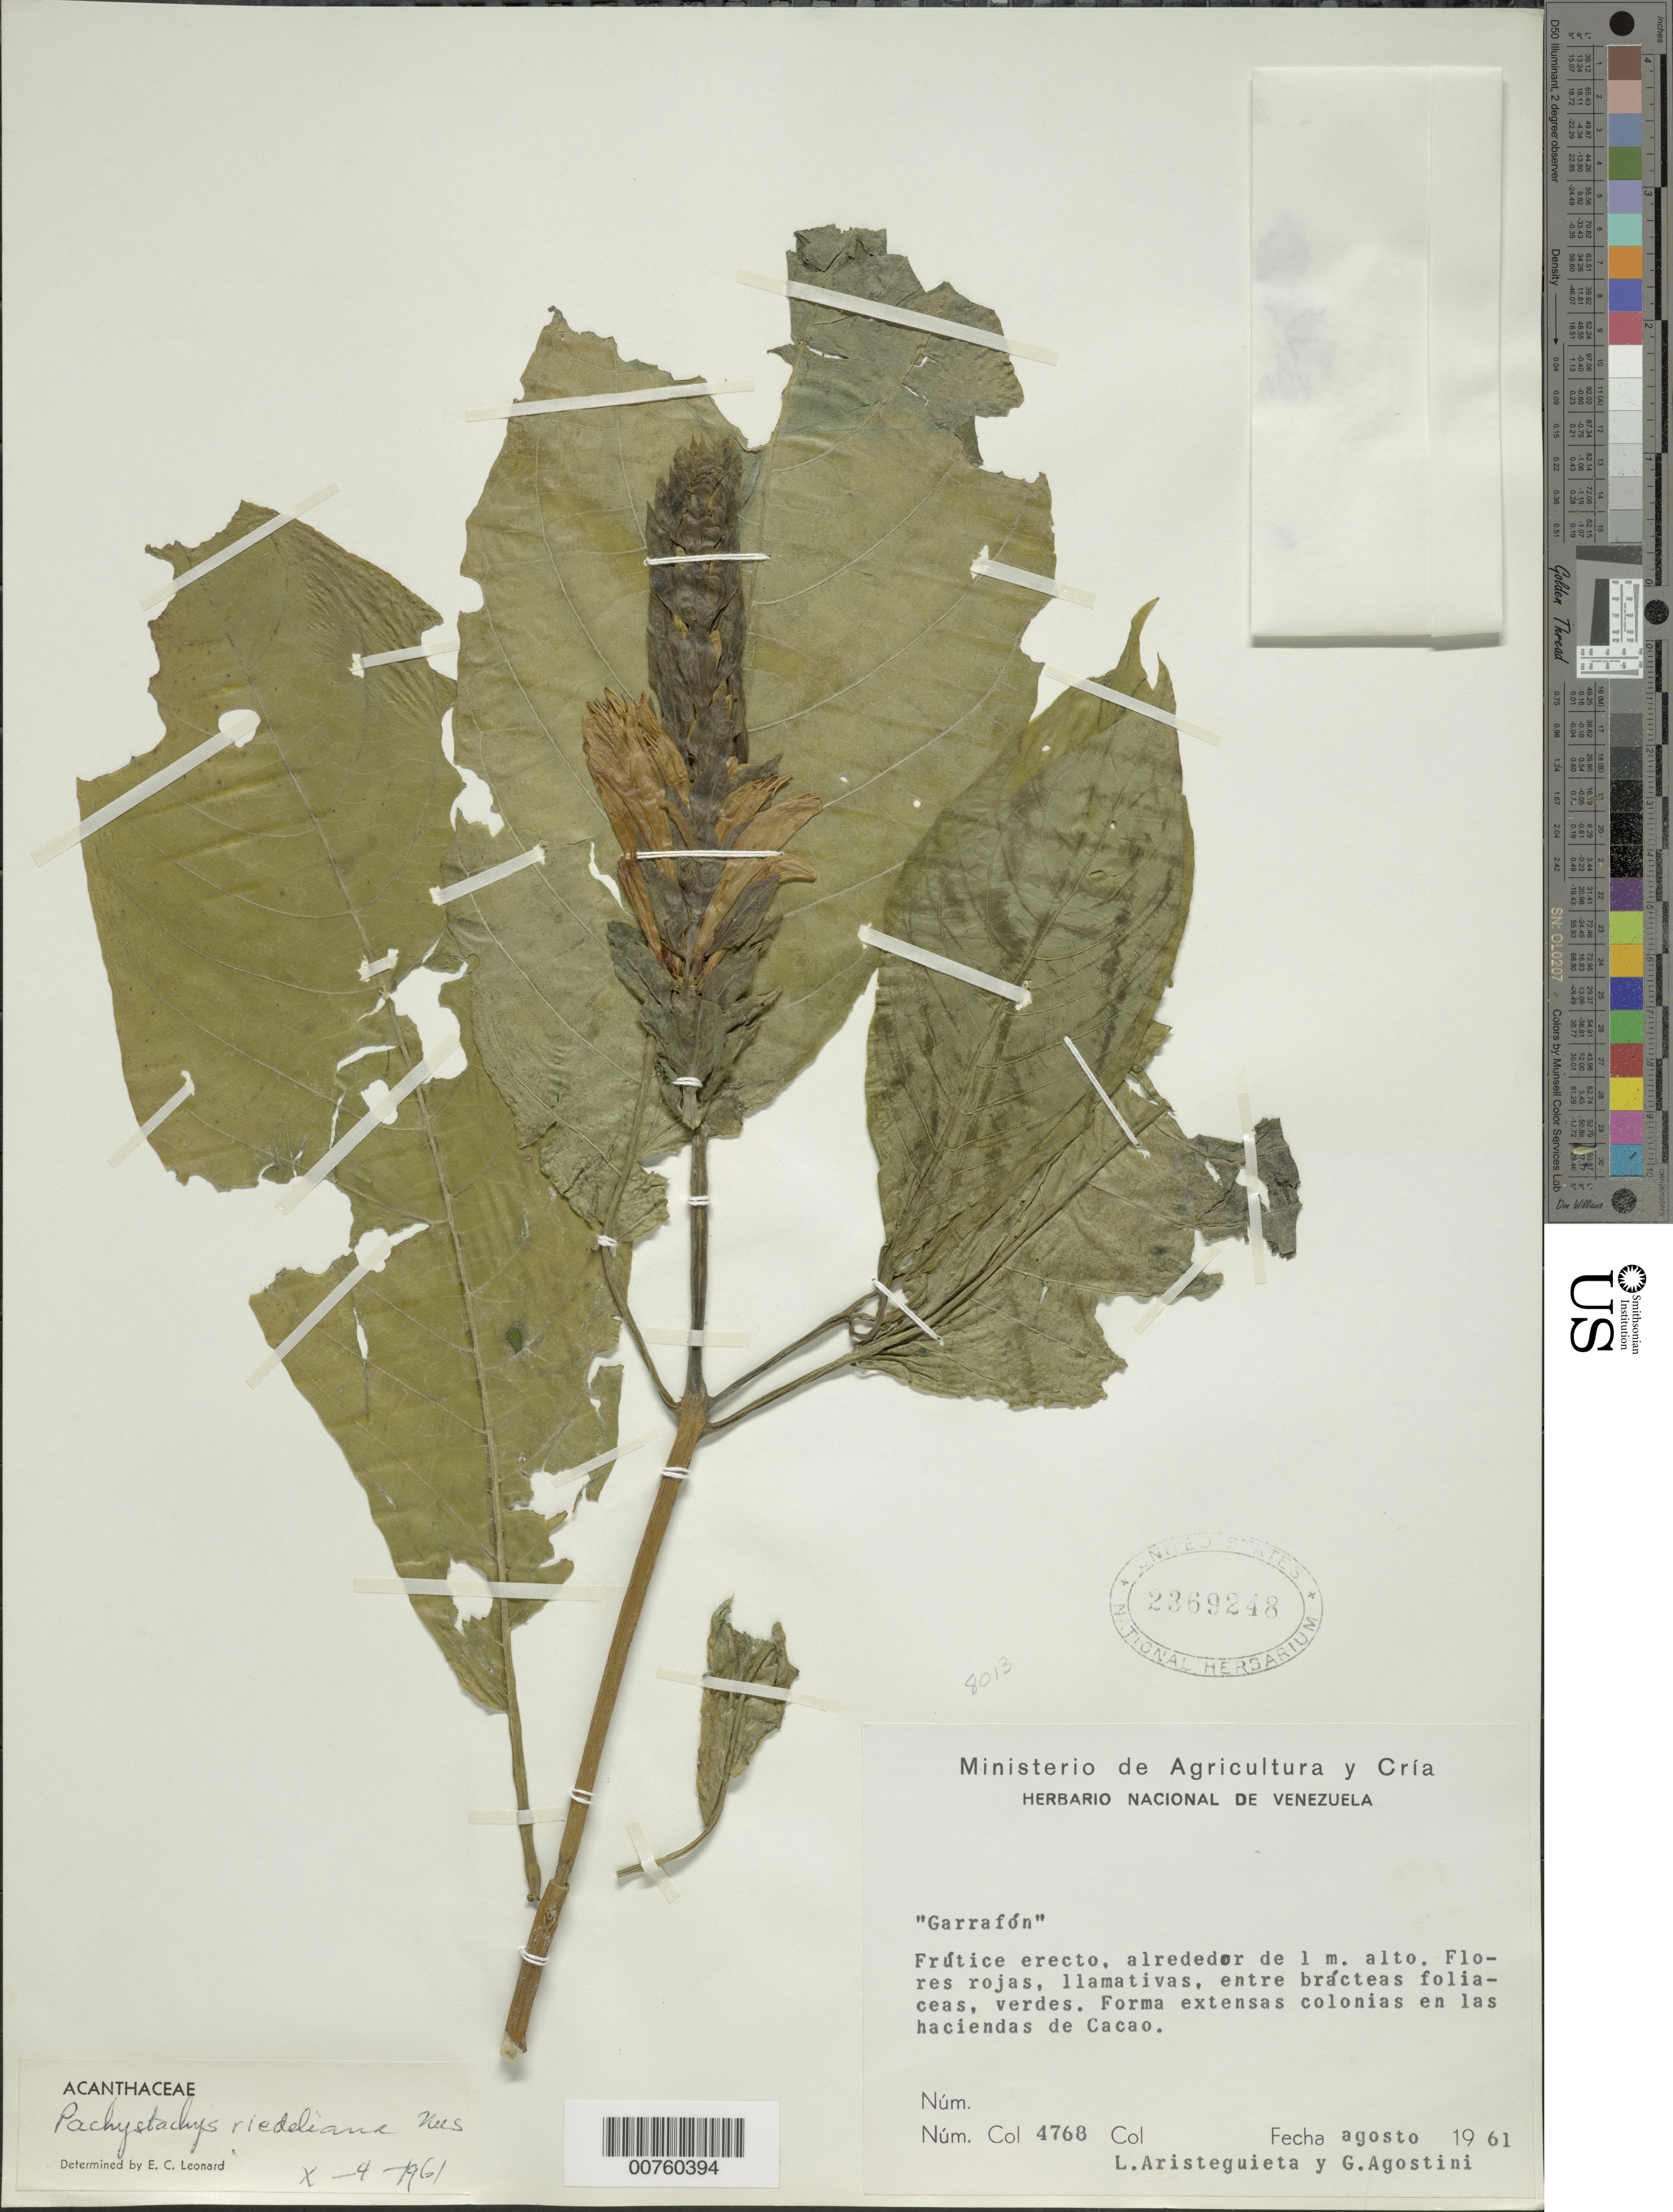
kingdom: Plantae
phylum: Tracheophyta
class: Magnoliopsida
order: Lamiales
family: Acanthaceae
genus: Pachystachys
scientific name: Pachystachys spicata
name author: (Ruiz & Pav.) Wassh.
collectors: L. Aristeguieta & G. Agostini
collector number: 4768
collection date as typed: Aug-61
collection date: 1961-08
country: Venezuela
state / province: Amazonas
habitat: Haciendas de Cacao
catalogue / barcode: US 2369248